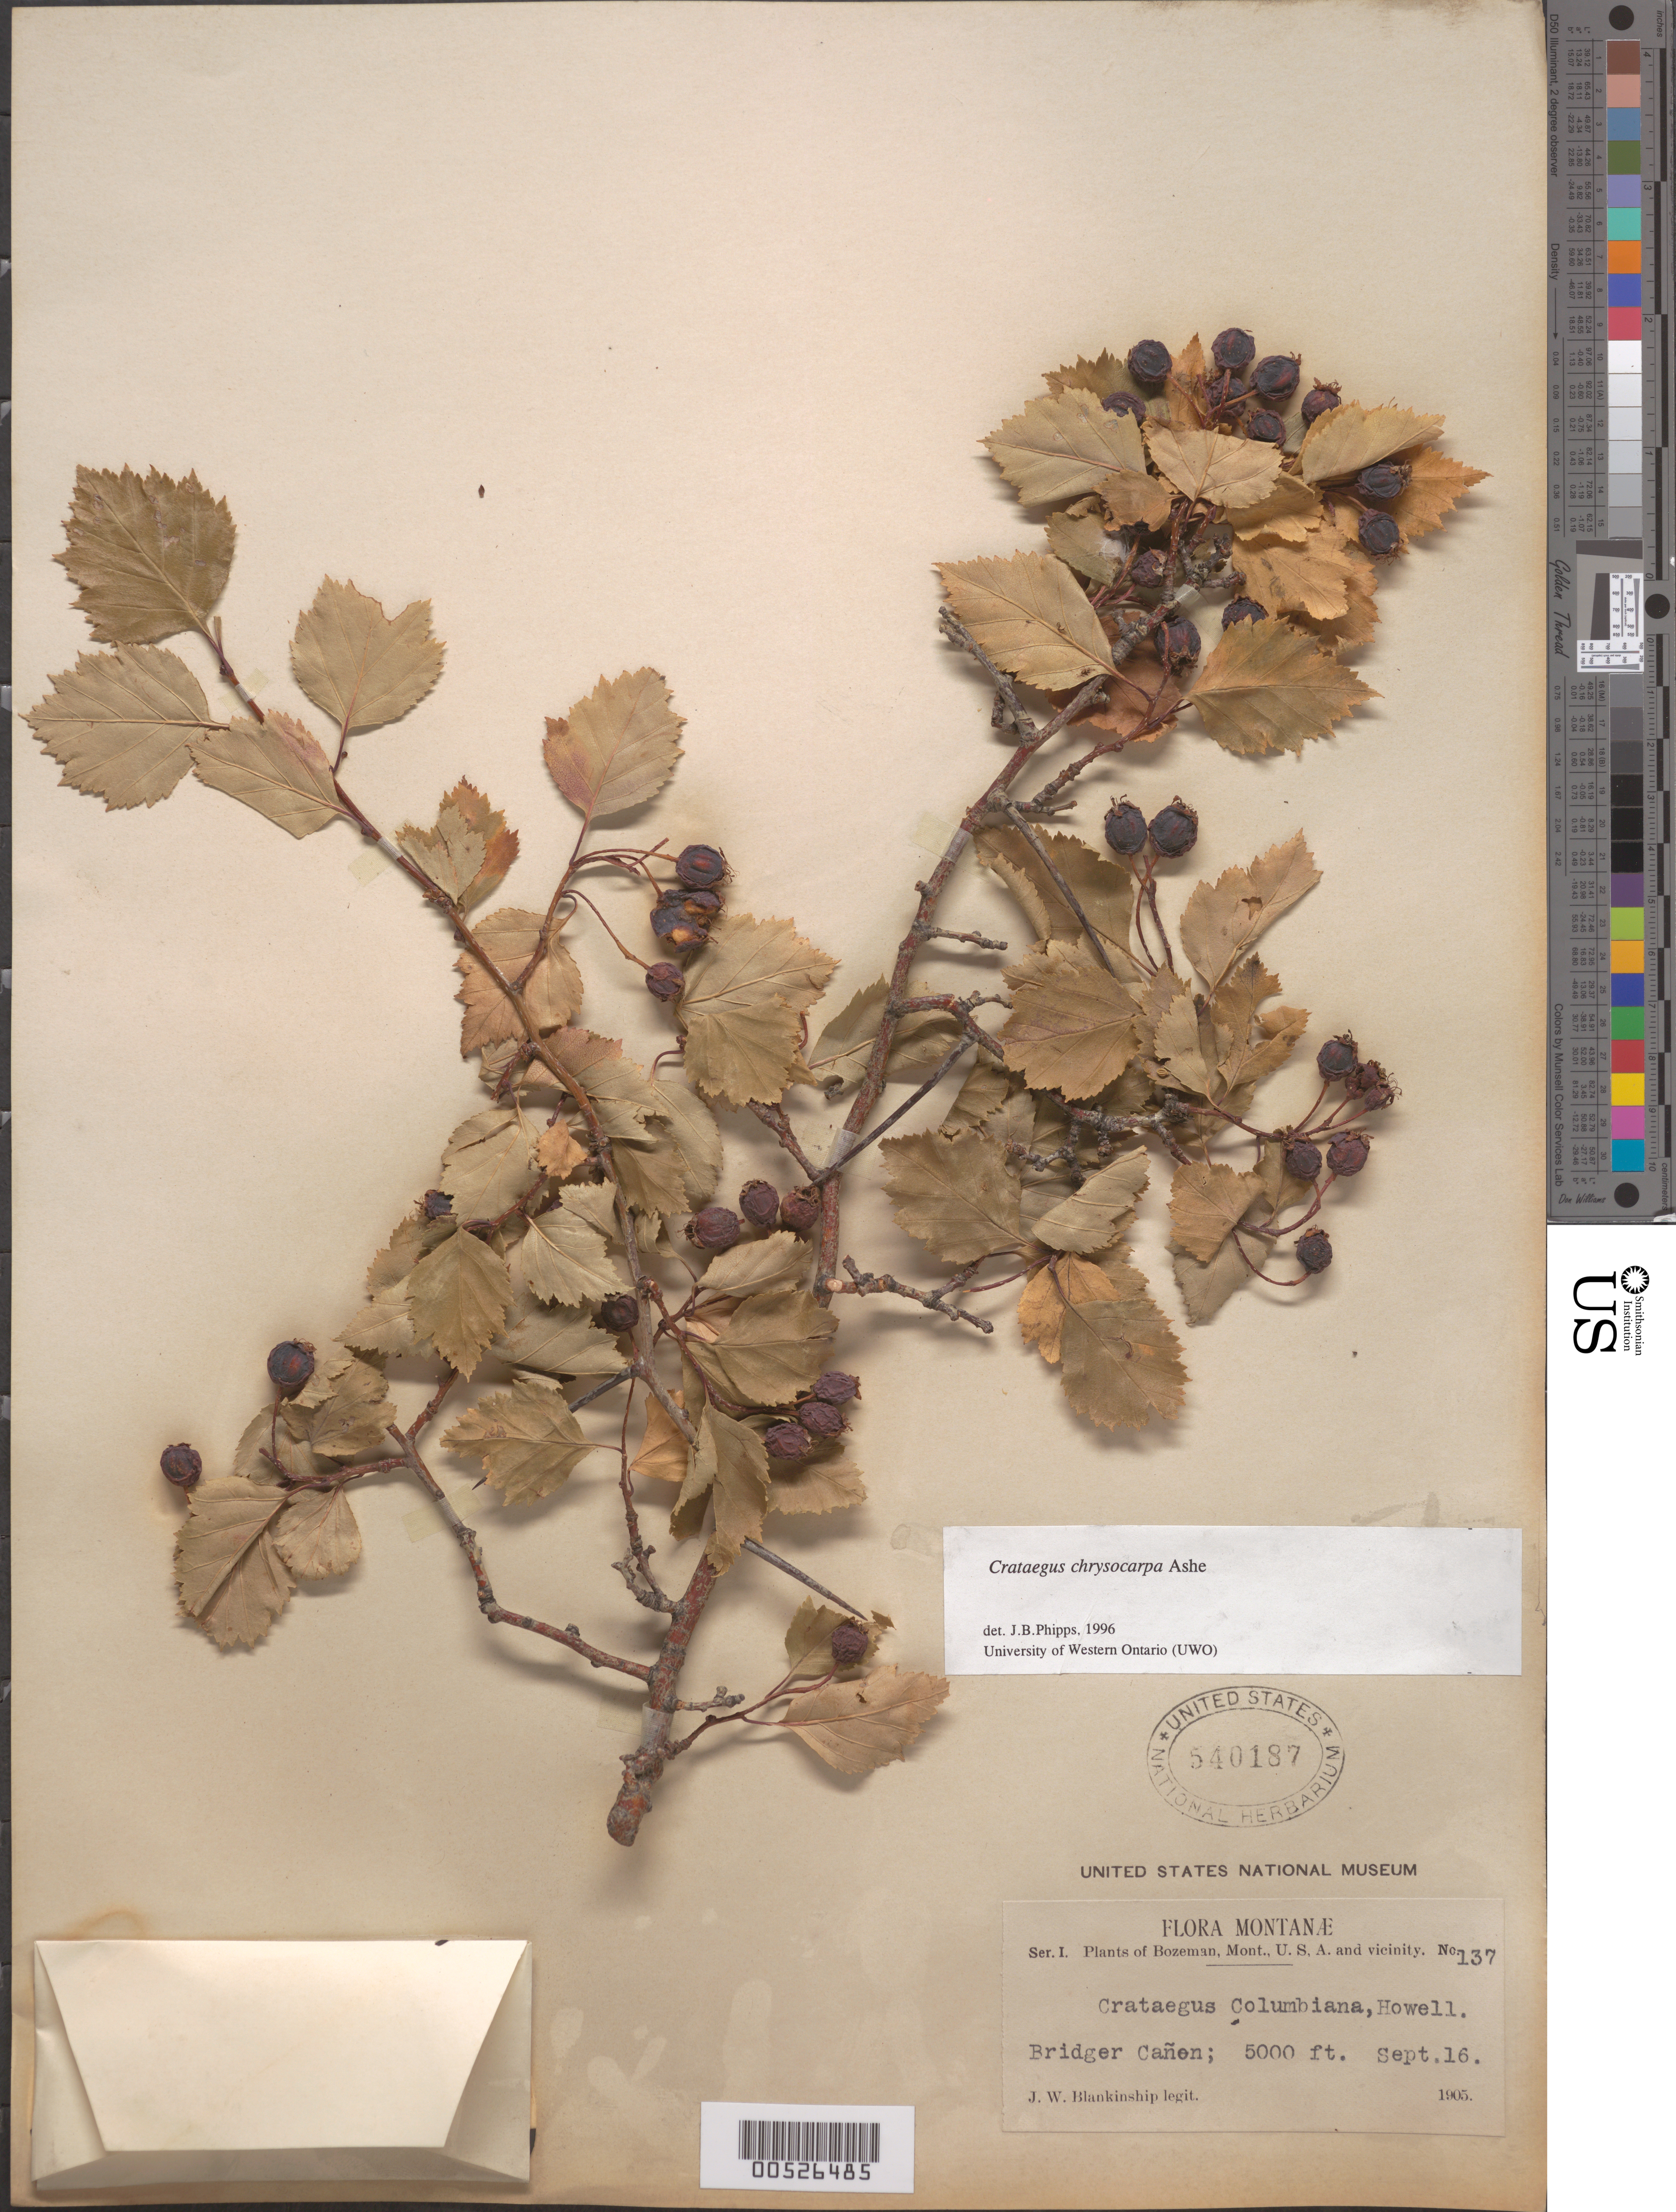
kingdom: Plantae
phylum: Tracheophyta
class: Magnoliopsida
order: Rosales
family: Rosaceae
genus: Crataegus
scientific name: Crataegus chrysocarpa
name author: Ashe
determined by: Phipps, James B., (UWO), University of Western Ontario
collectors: J. W. Blankinship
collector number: Fl. Montanae 137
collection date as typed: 16 Sep 1905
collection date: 1905-09-16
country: United States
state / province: Montana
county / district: Gallatin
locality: Bridger Cañon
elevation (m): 1524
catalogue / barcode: US 540187